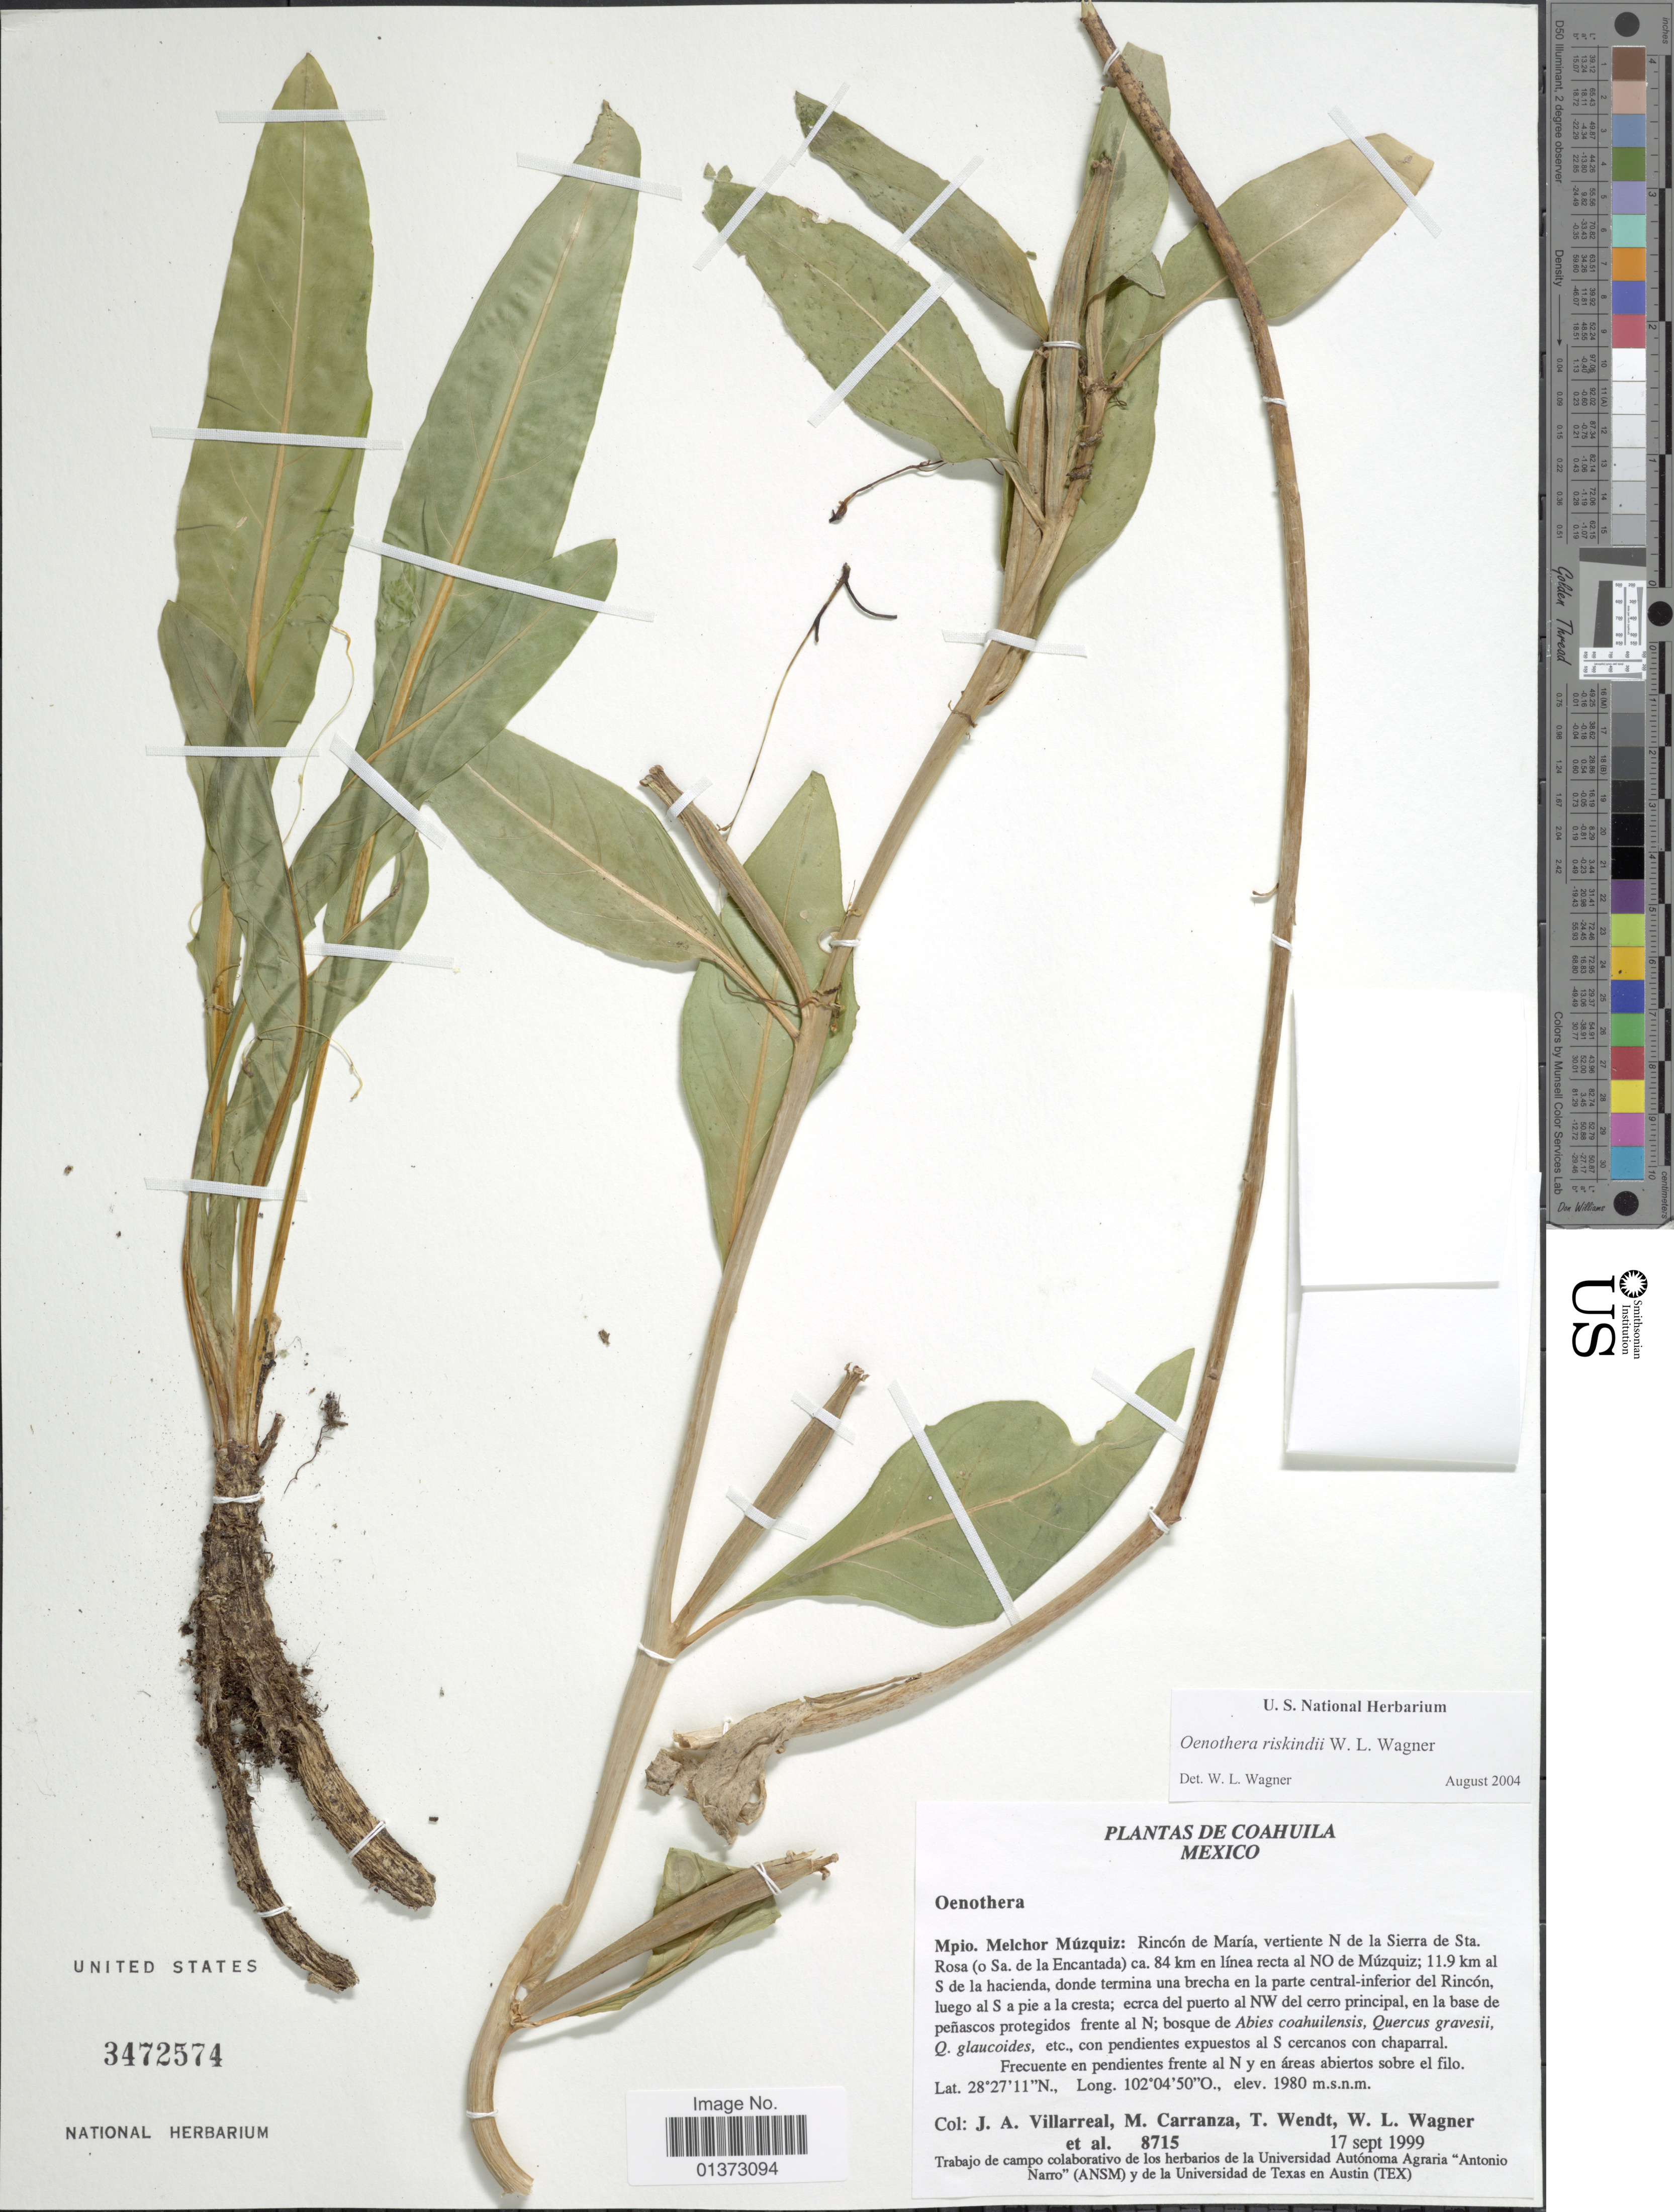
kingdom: Plantae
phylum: Tracheophyta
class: Magnoliopsida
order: Myrtales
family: Onagraceae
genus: Oenothera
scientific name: Oenothera riskindii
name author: W.L. Wagner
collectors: J. Villarreal, M. Carranza, T. L. Wendt & L. Wagner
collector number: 8715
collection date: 1999-09-17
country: Mexico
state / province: Coahuila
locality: Mpio. Melchior Muzquiz: Rincon de Maria, vertiente N de la Sierra de Sta. Rosa (o. Sa de la Encantada) ca. 84 km en linea recta al NO de Muzquiz; 11.9 km al S de la hacienda, donde termina una brecha en la parte central-inferior del Rincon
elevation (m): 1980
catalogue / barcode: US 3472574